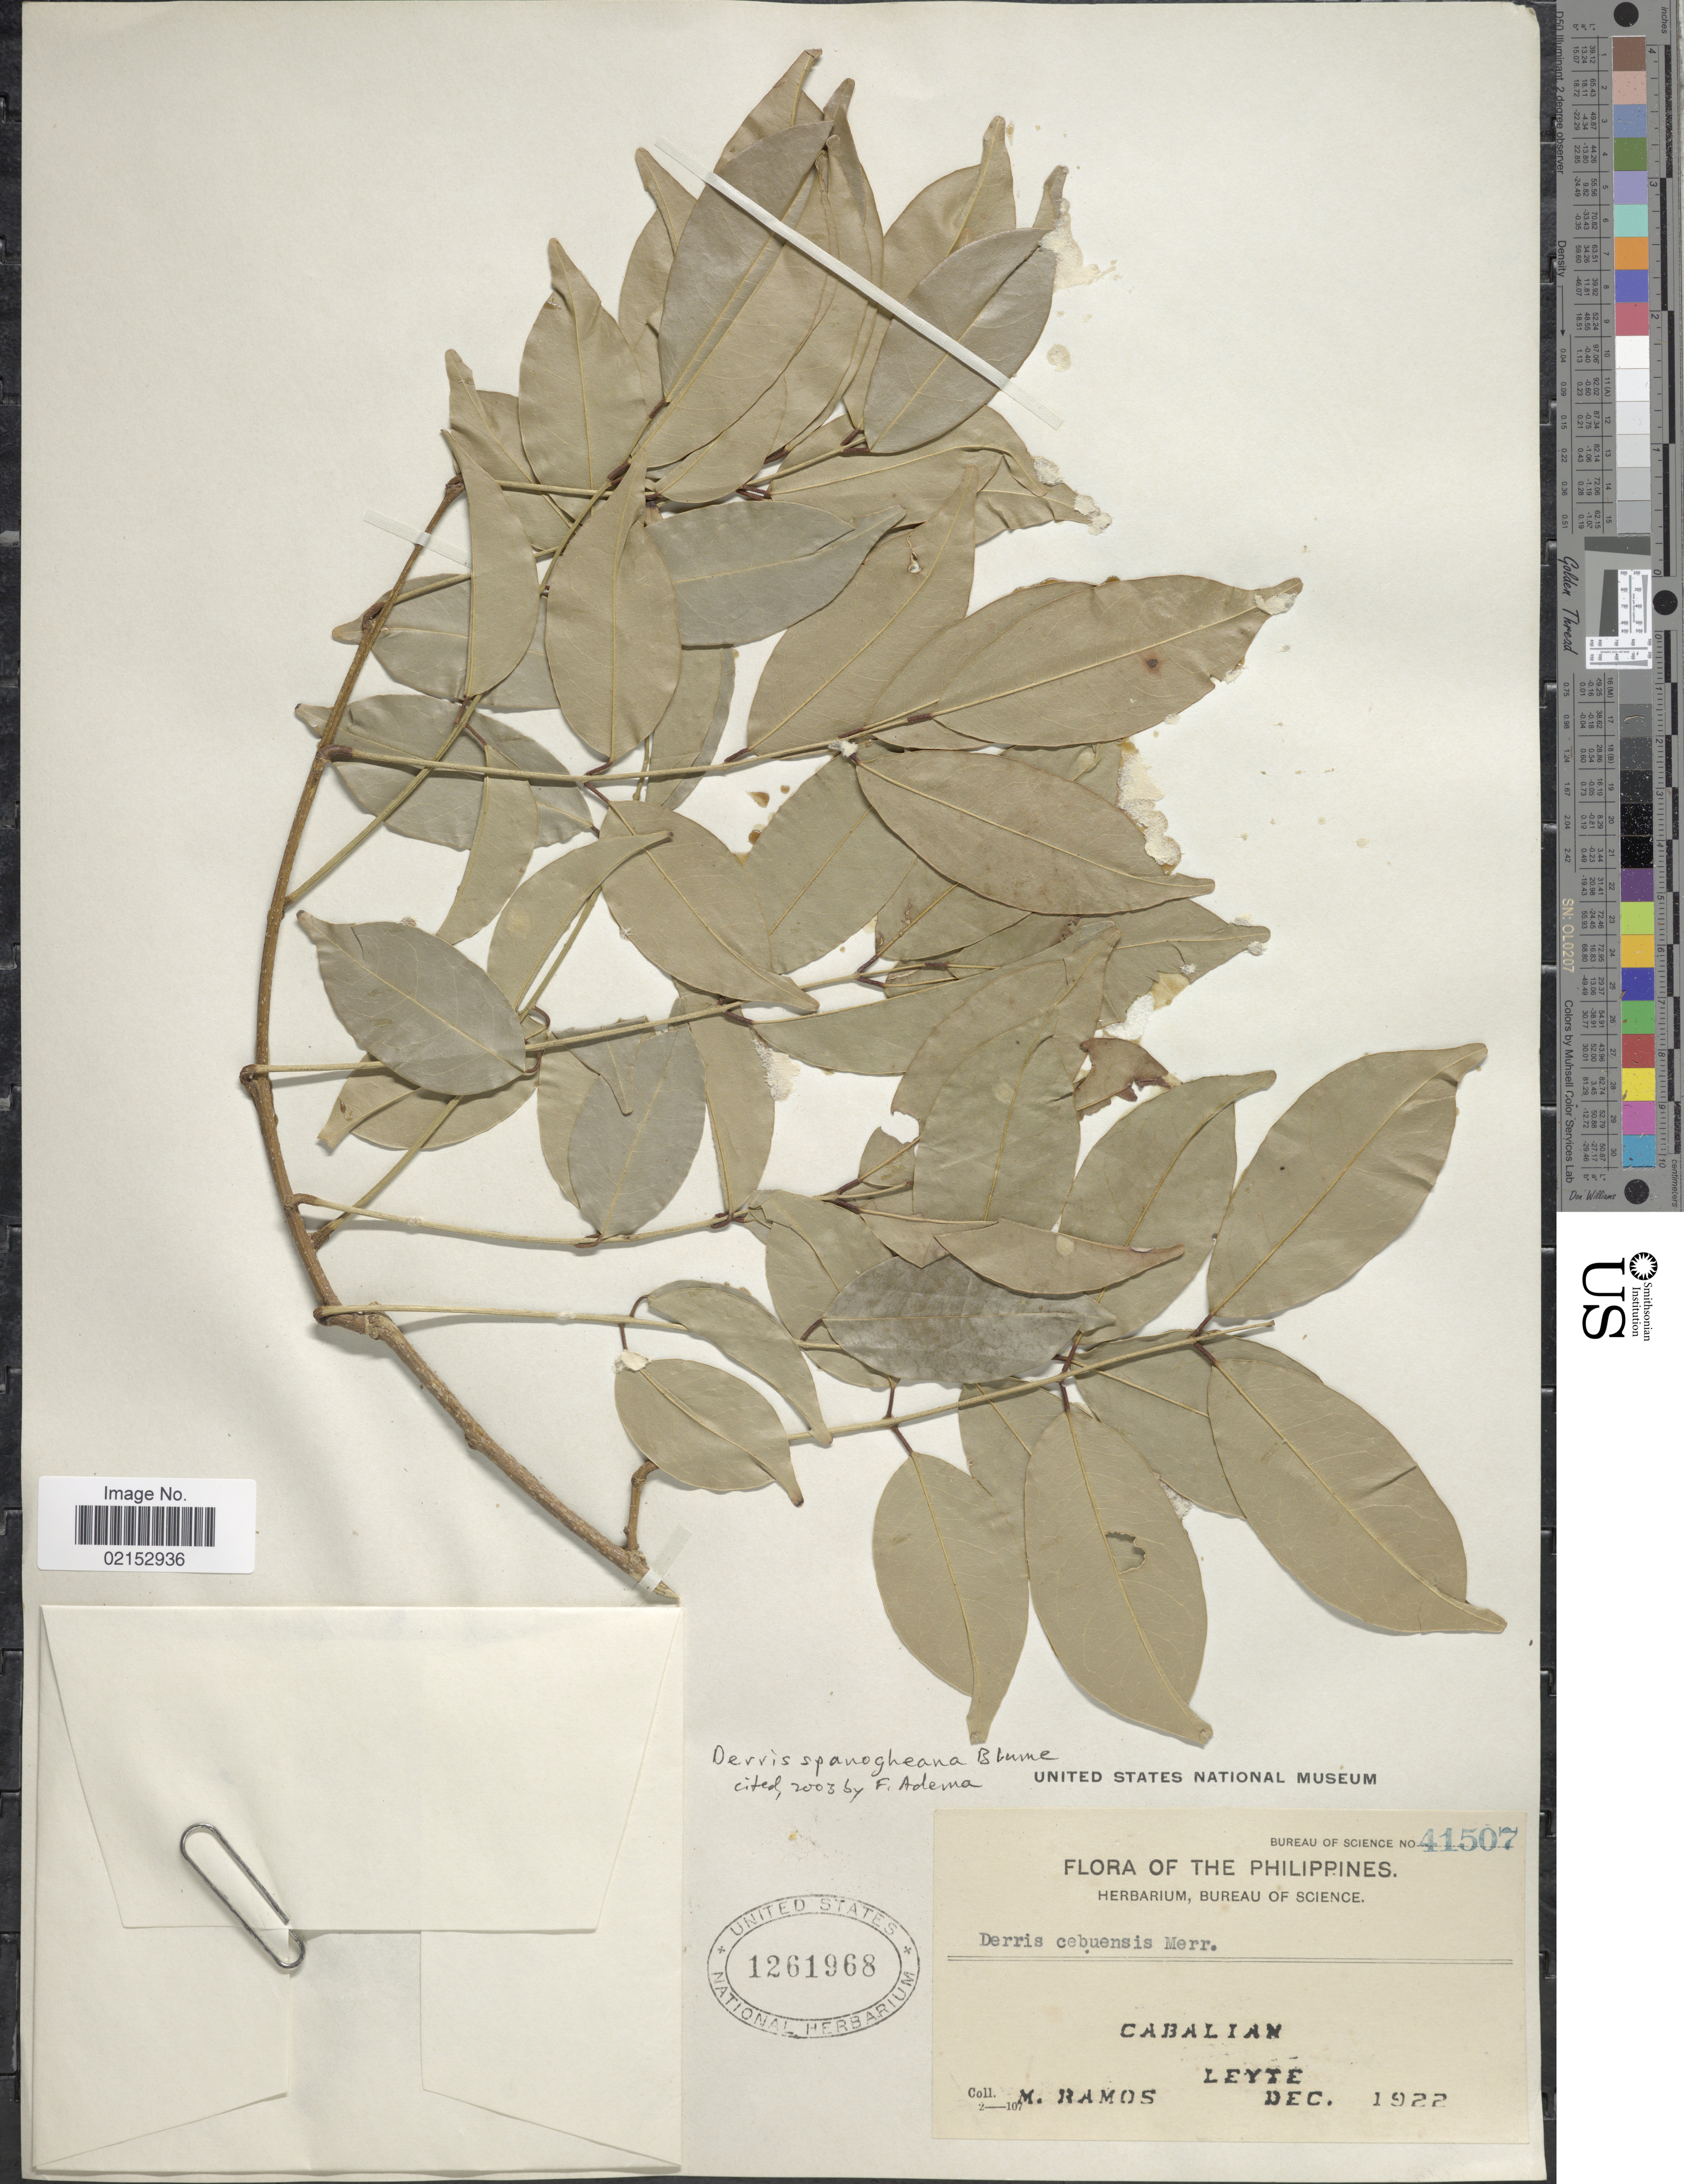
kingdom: Plantae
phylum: Tracheophyta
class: Magnoliopsida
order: Fabales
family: Fabaceae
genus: Derris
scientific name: Derris spanogheana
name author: Blume ex Miq.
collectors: M. Ramos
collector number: Bureau of Science 41507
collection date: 1922-12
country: Philippines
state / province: Eastern Visayas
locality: Cabalian, Leyte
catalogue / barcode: US 1261968